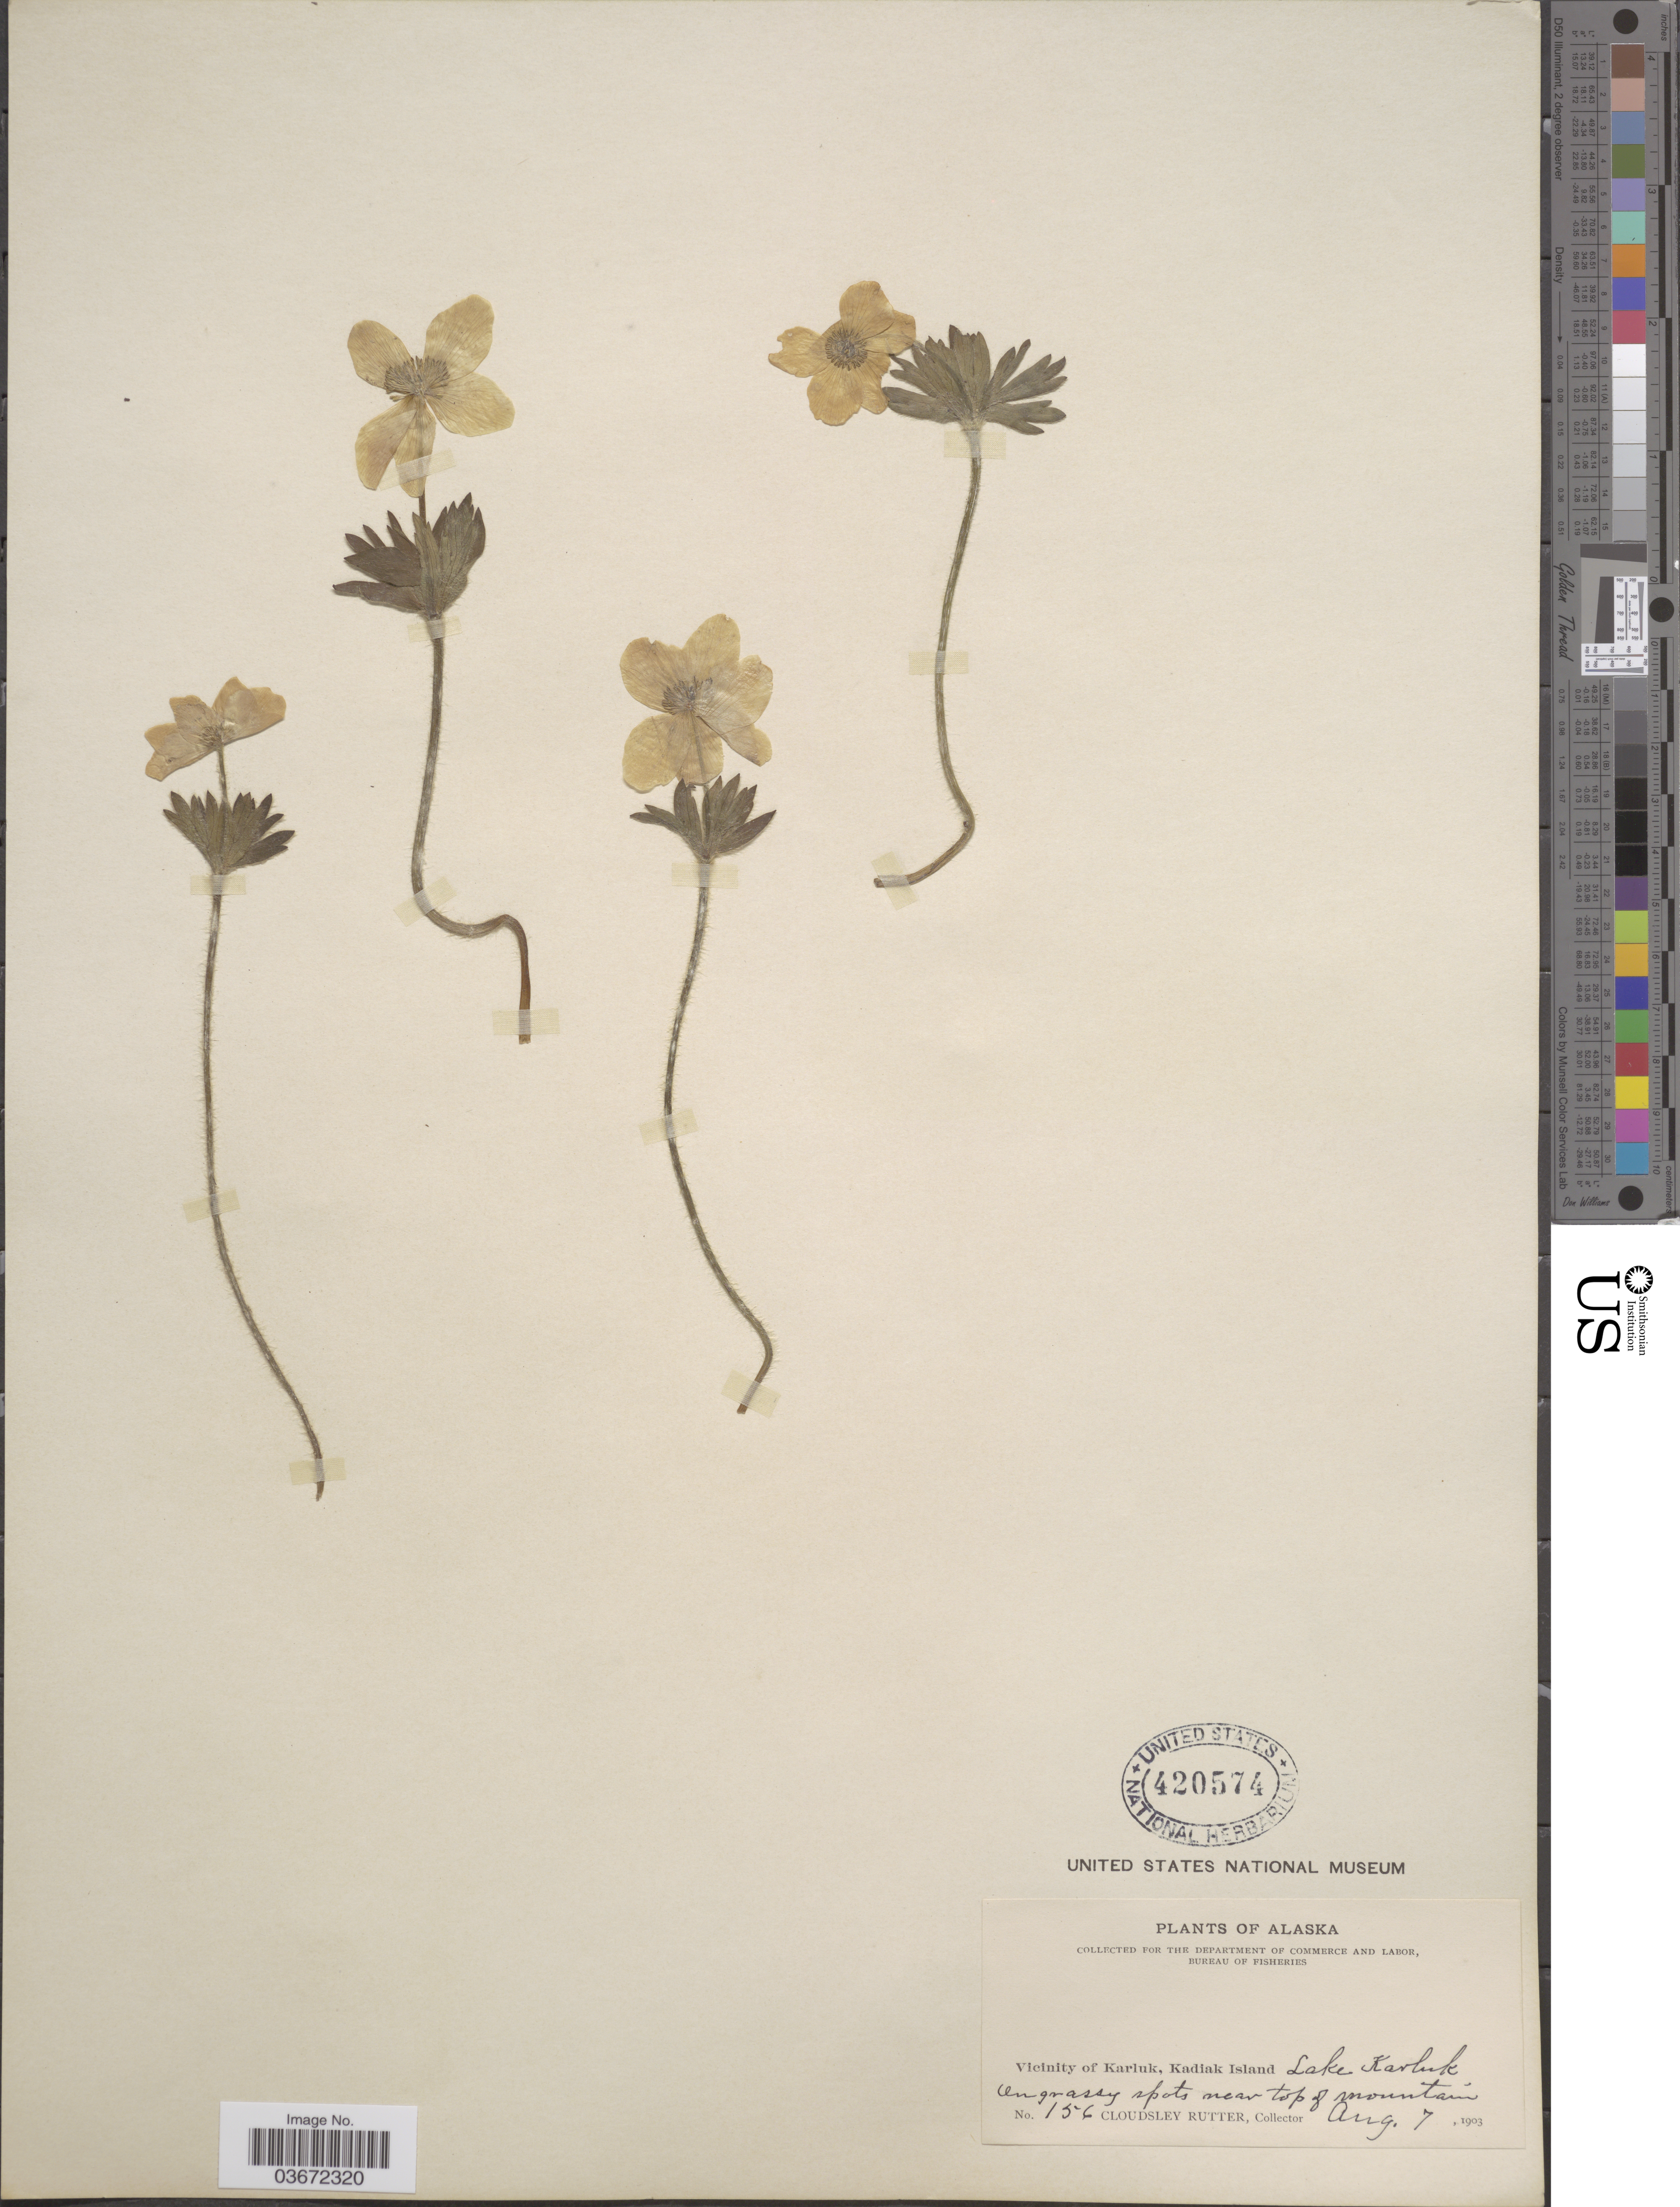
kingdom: Plantae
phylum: Tracheophyta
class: Magnoliopsida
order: Ranunculales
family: Ranunculaceae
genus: Anemone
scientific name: Anemone narcissiflora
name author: L.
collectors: C. Rutter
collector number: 156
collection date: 1903-08-07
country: United States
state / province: Alaska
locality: Vicinity of Karluk, Kadiak Island, Lake Karluk. On grassy spots near top of mountain.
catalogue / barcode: US 420574